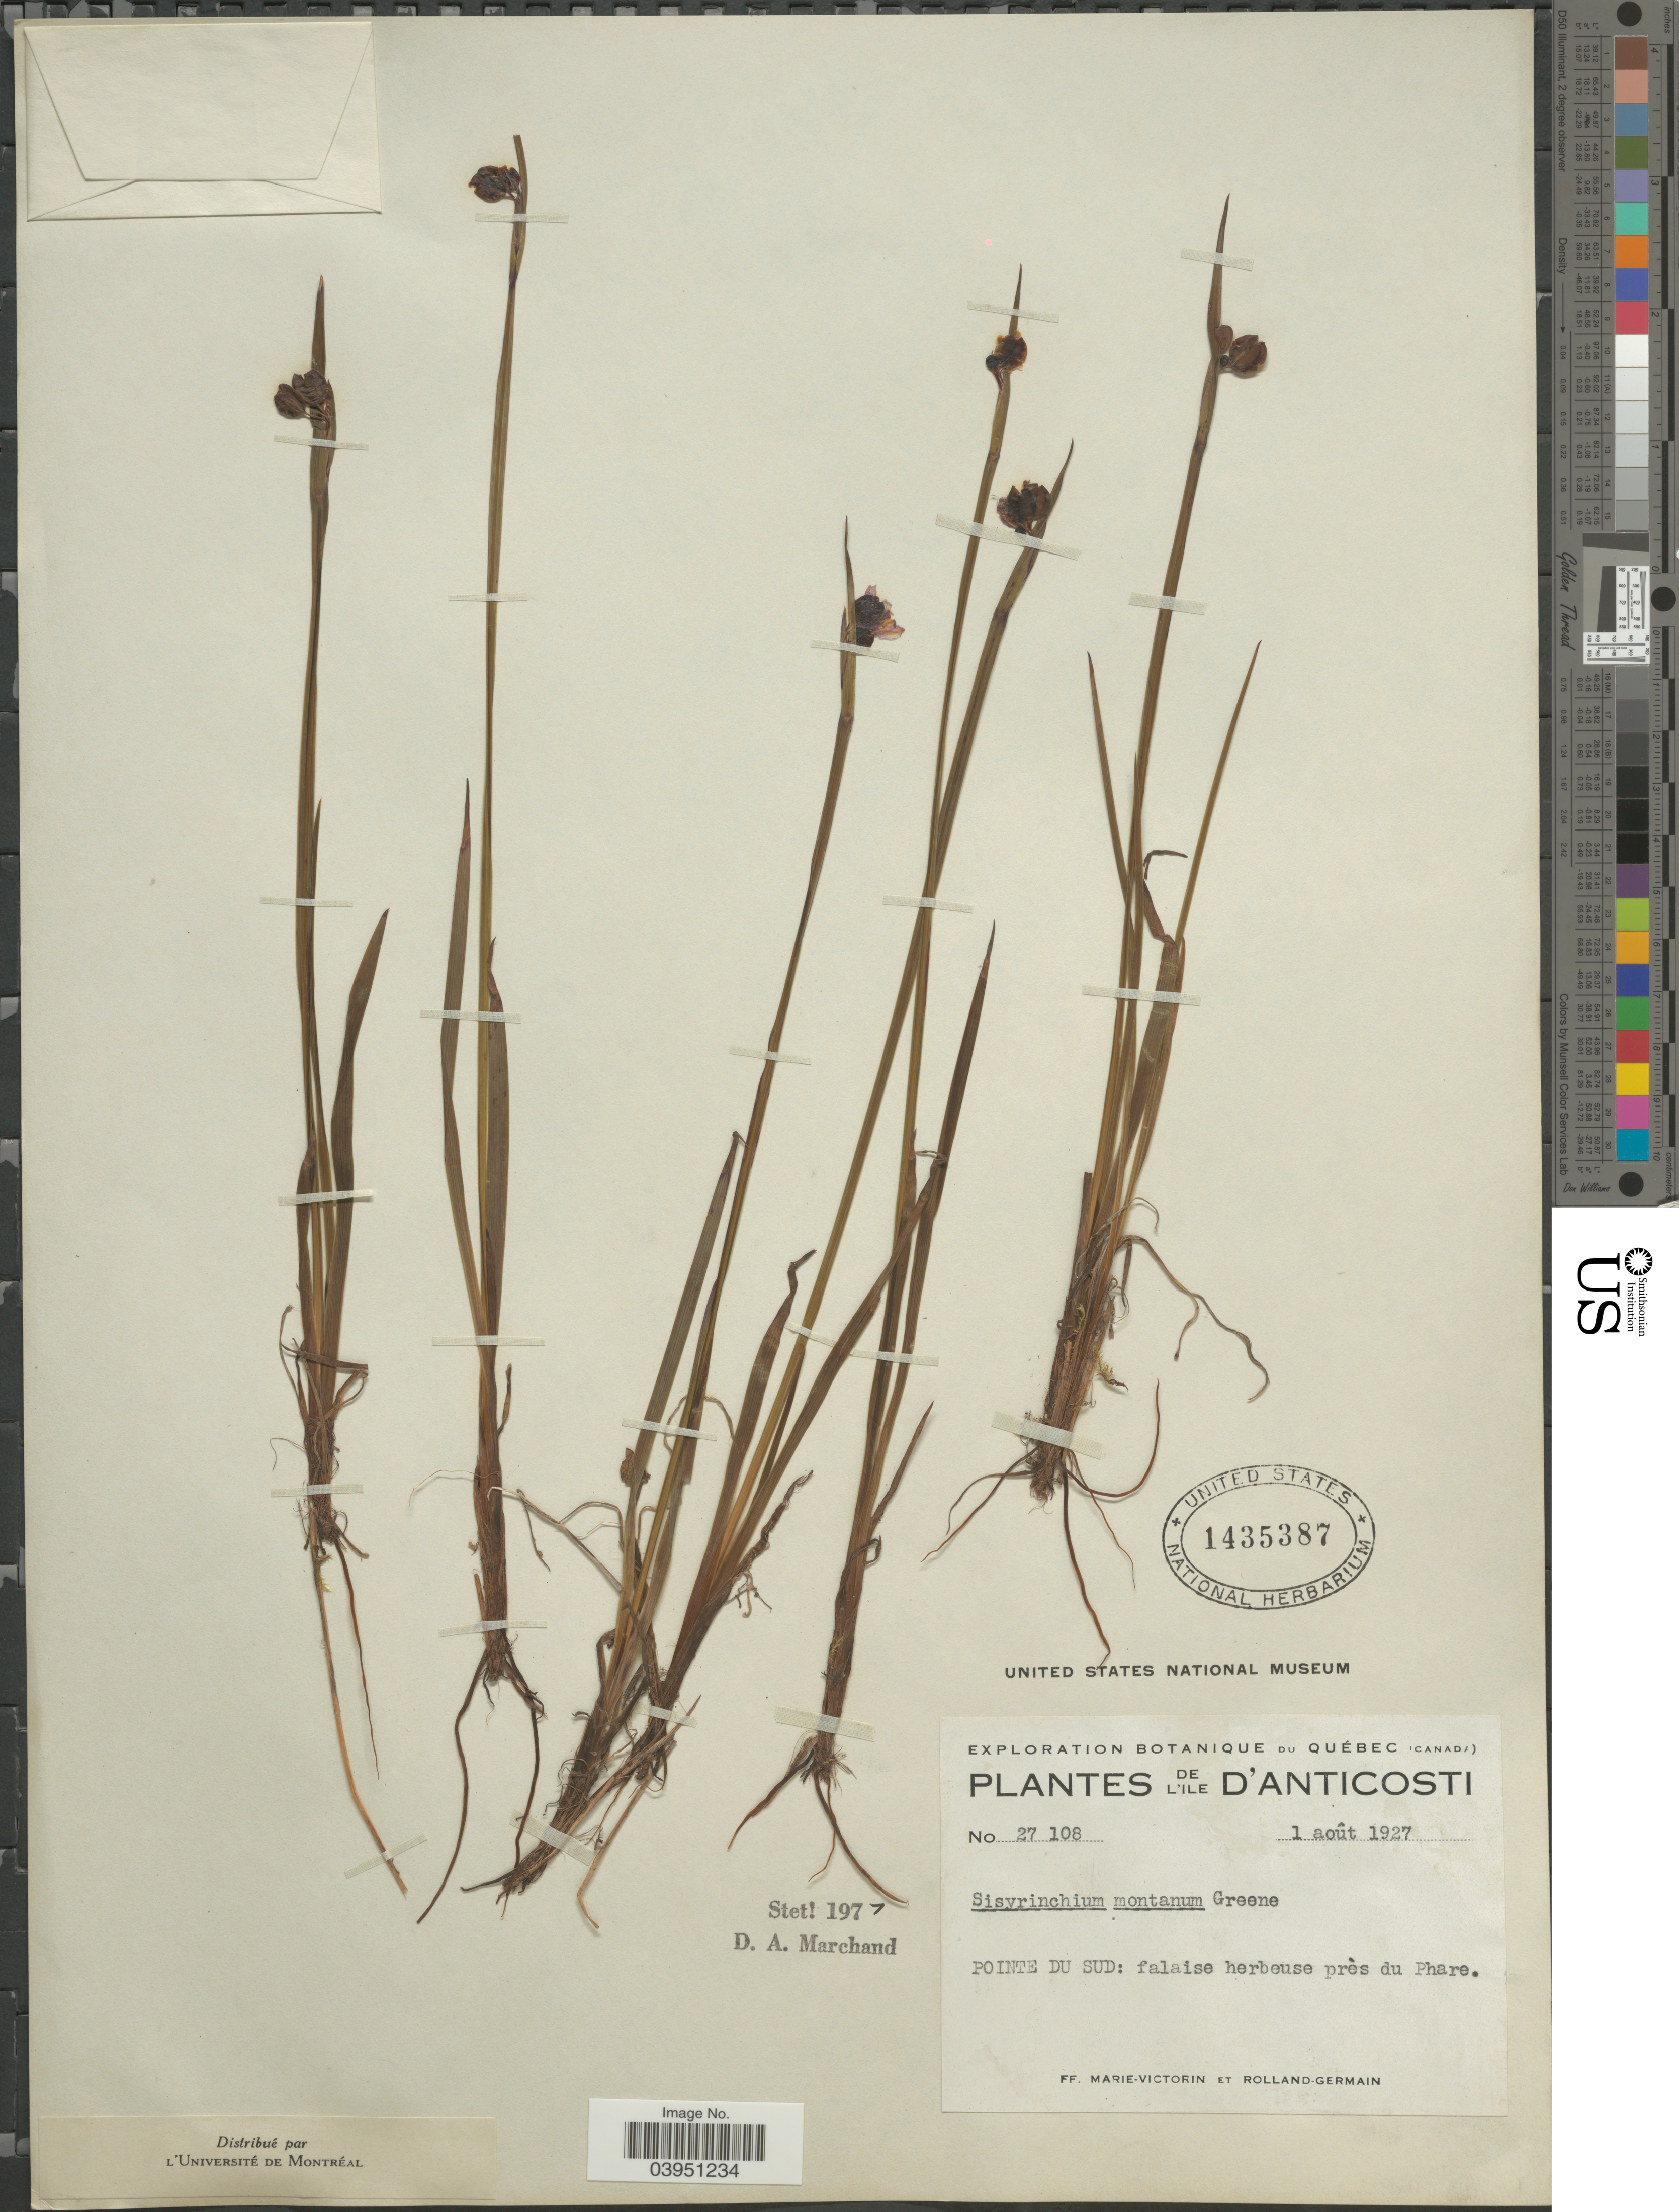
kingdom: Plantae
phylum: Tracheophyta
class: Liliopsida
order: Asparagales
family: Iridaceae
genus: Sisyrinchium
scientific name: Sisyrinchium montanum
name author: Greene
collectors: F. Marie-Victorin & Rolland-Germain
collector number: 27108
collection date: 1927-08-01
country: Canada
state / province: Quebec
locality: L'ile D'Anticosti. Pointe du Sud: falaise herbeuse près du Phare.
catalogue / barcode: US 1435387